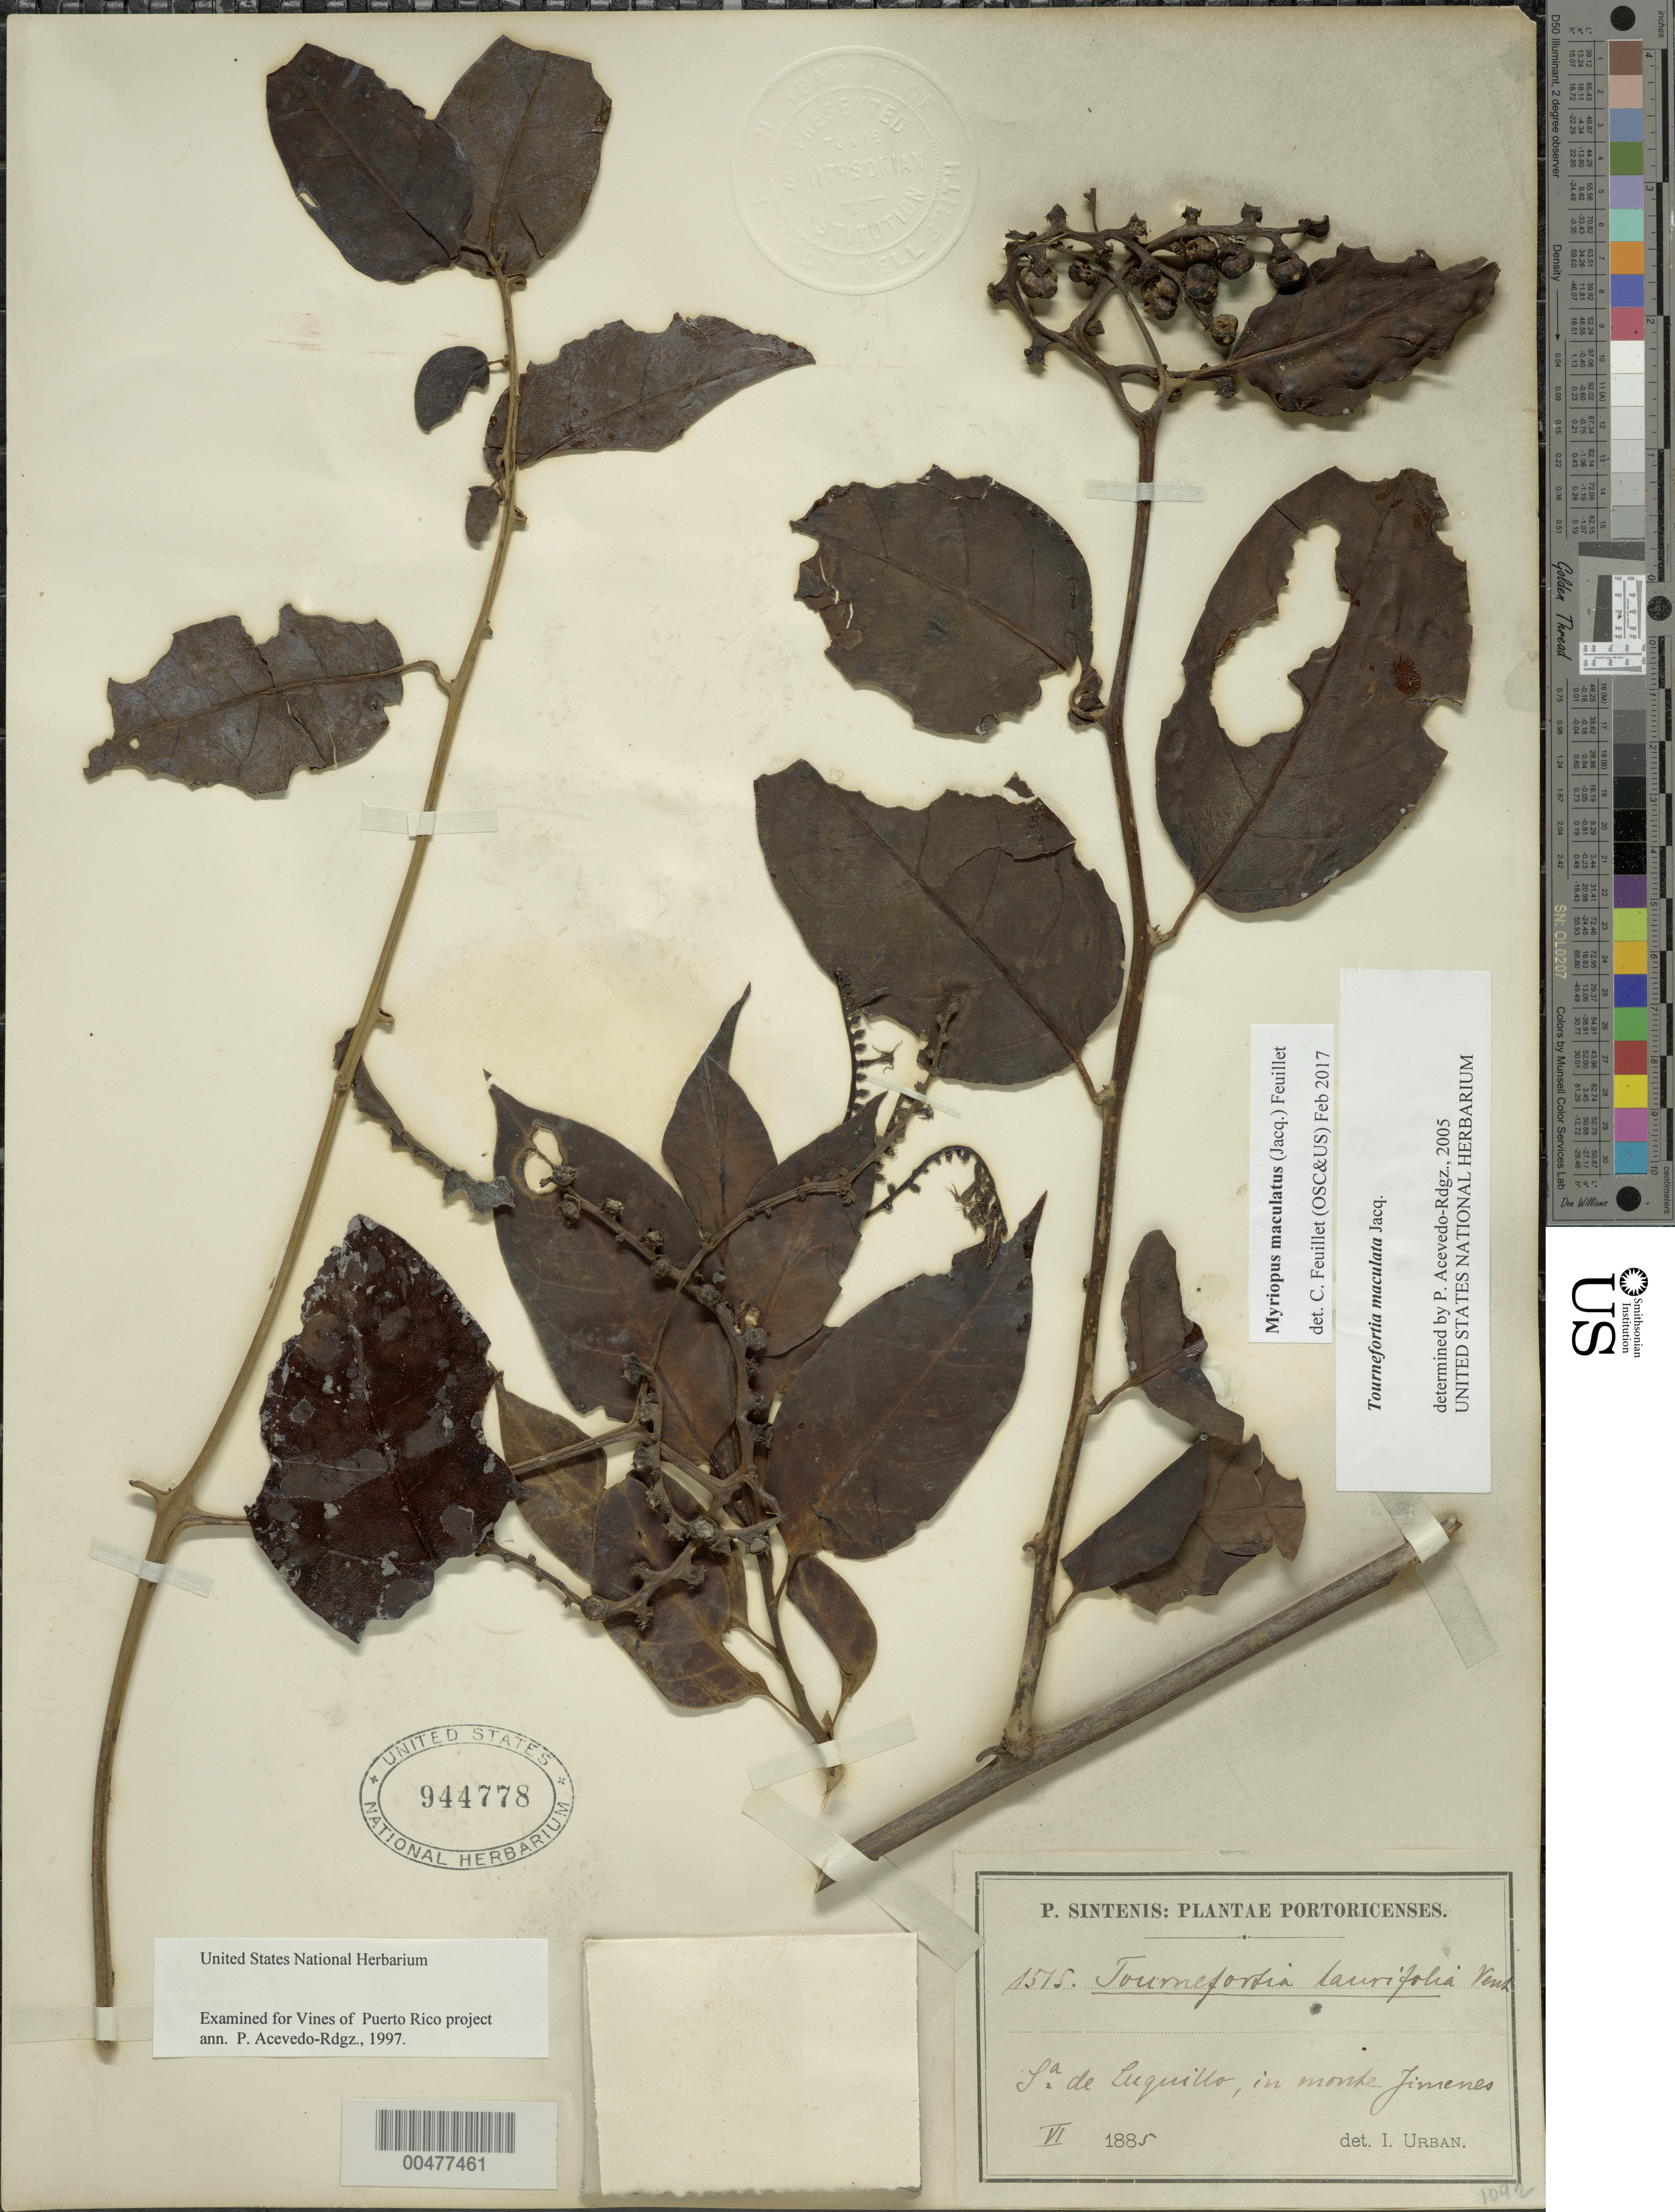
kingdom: Plantae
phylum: Tracheophyta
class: Magnoliopsida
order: Boraginales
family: Heliotropiaceae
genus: Myriopus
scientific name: Myriopus maculatus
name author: (Jacq.) Feuillet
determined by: Feuillet, C.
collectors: P. Sintenis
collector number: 1575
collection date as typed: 01 Jun 1885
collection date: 1885-06-01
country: Puerto Rico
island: Greater Antilles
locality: Sierra de Luquillo. in monte Jimenes.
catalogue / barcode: US 944778